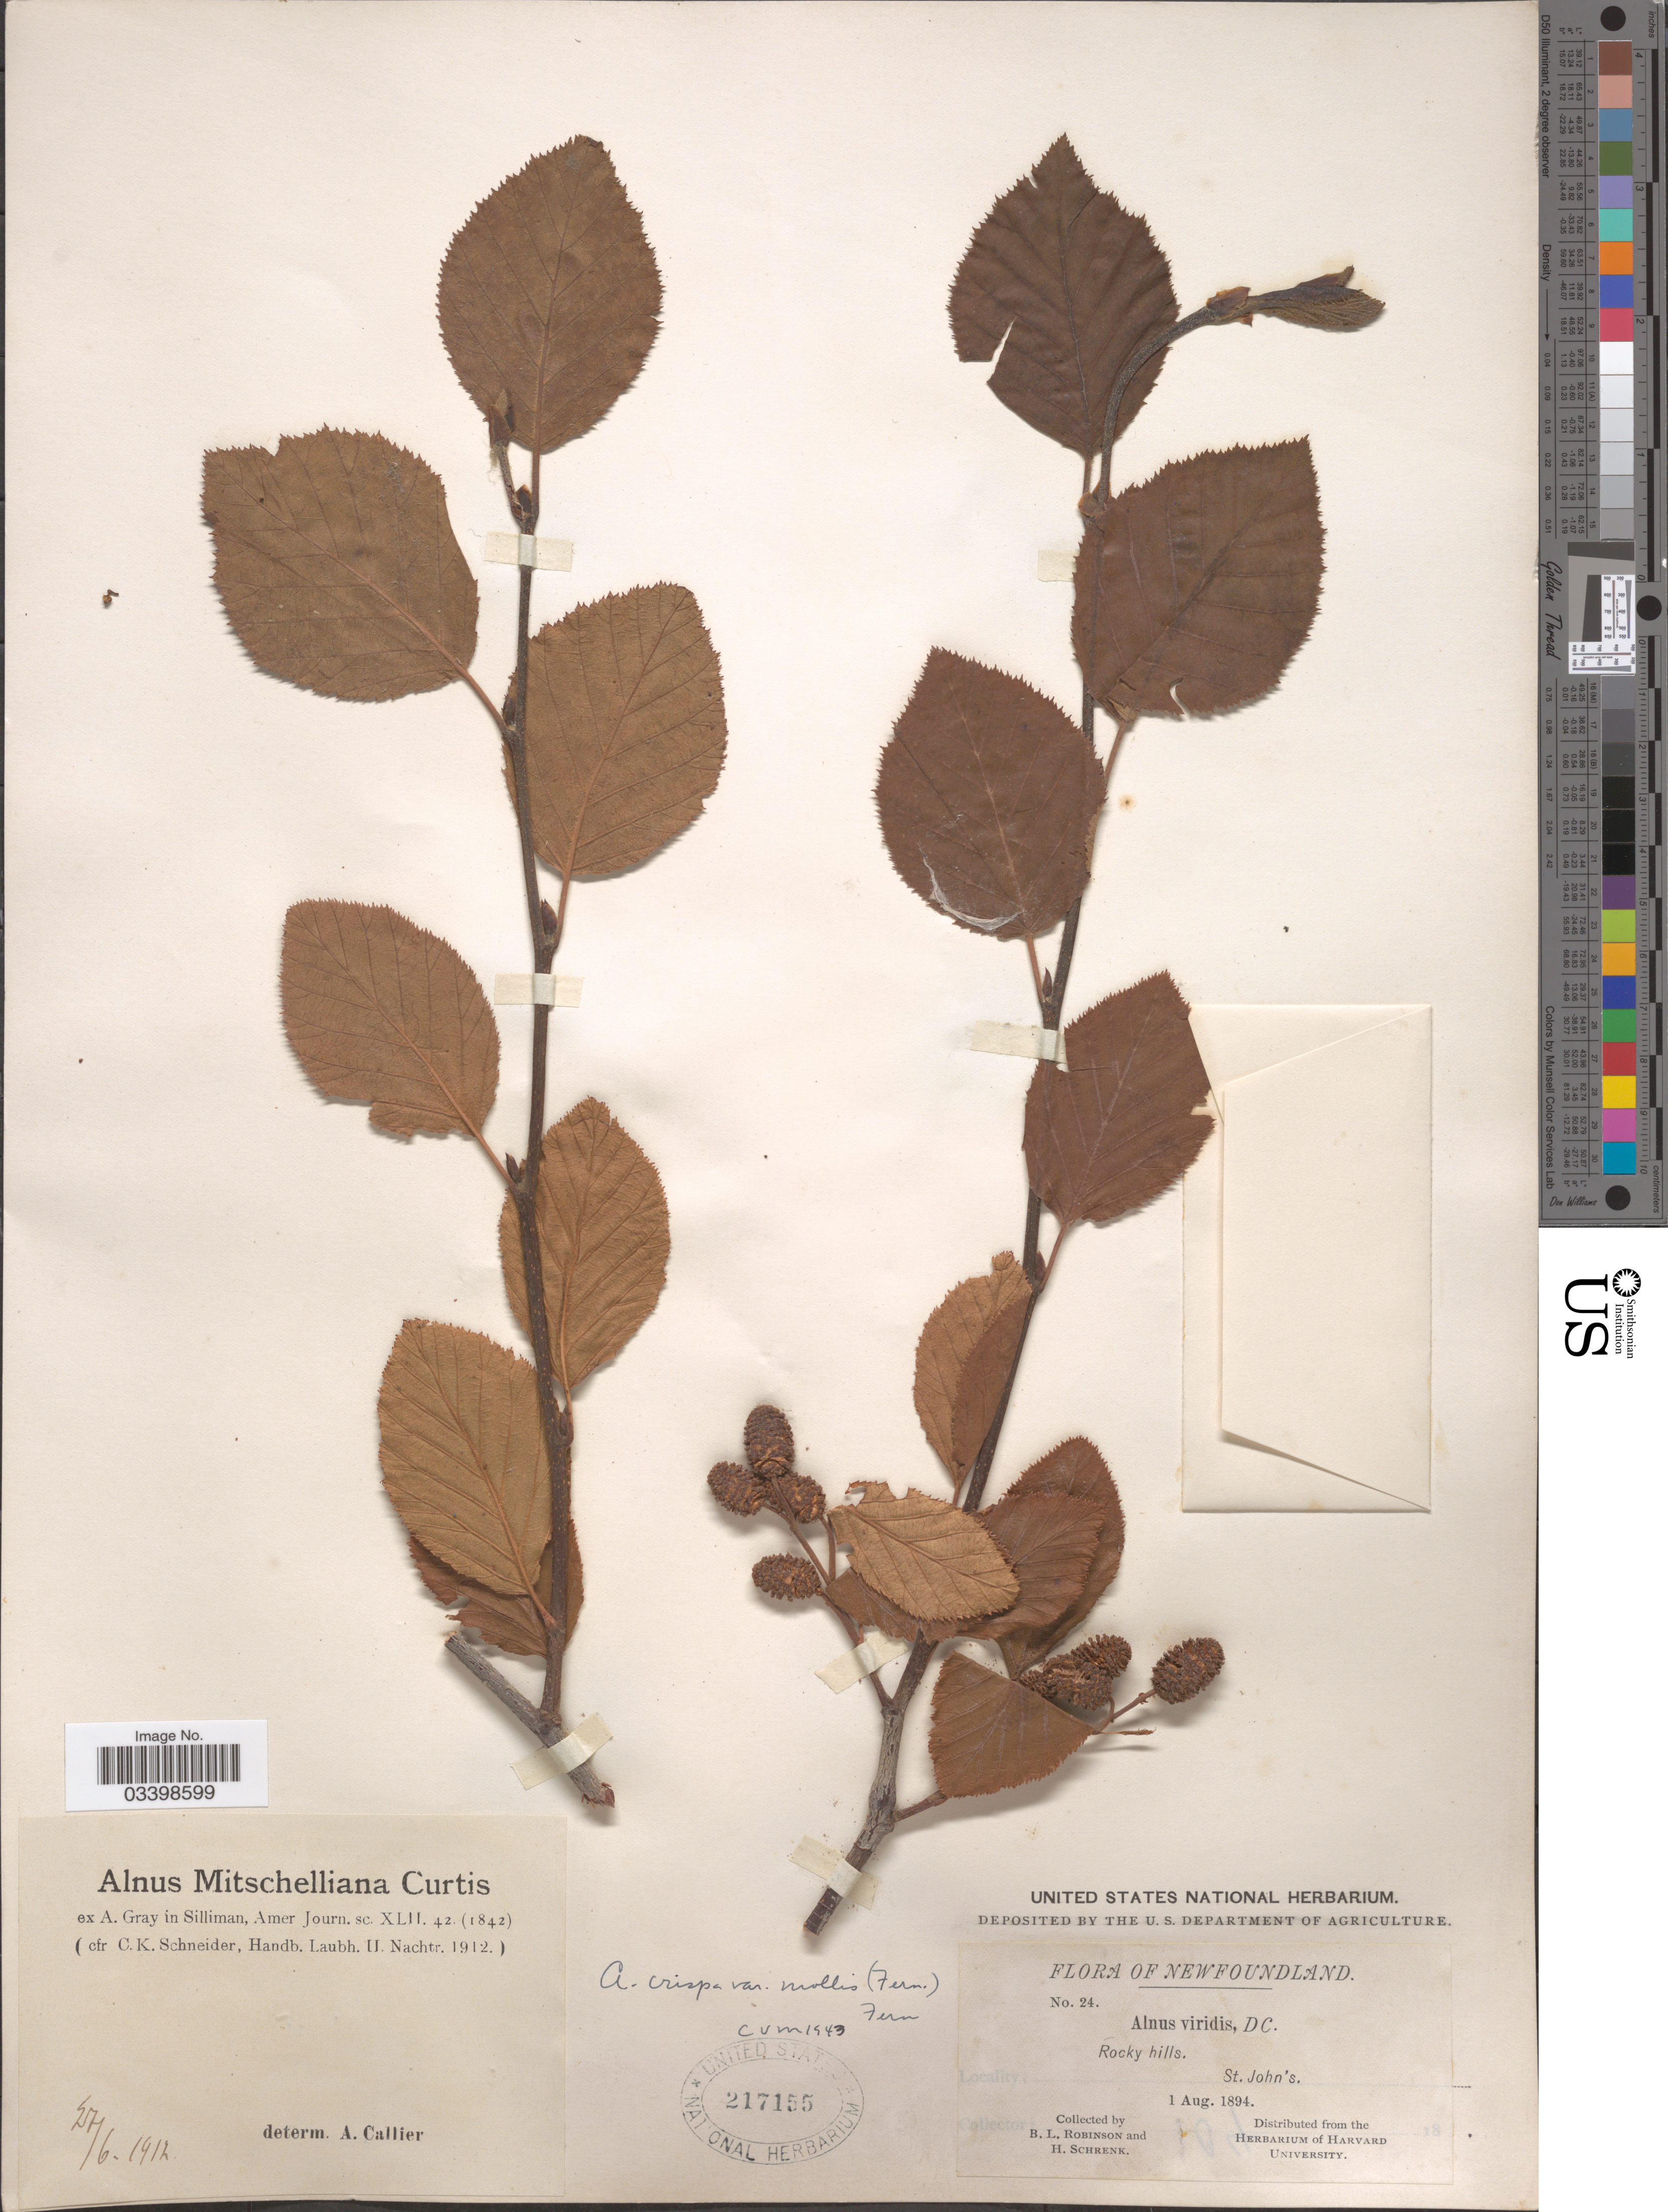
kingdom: Plantae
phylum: Tracheophyta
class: Magnoliopsida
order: Fagales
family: Betulaceae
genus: Alnus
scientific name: Alnus viridis subsp. crispa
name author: (Aiton) Turrill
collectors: B. L. Robinson & H. Schrenk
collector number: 24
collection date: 1894-08-01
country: Canada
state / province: Newfoundland and Labrador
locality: St. John's.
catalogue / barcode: US 217155